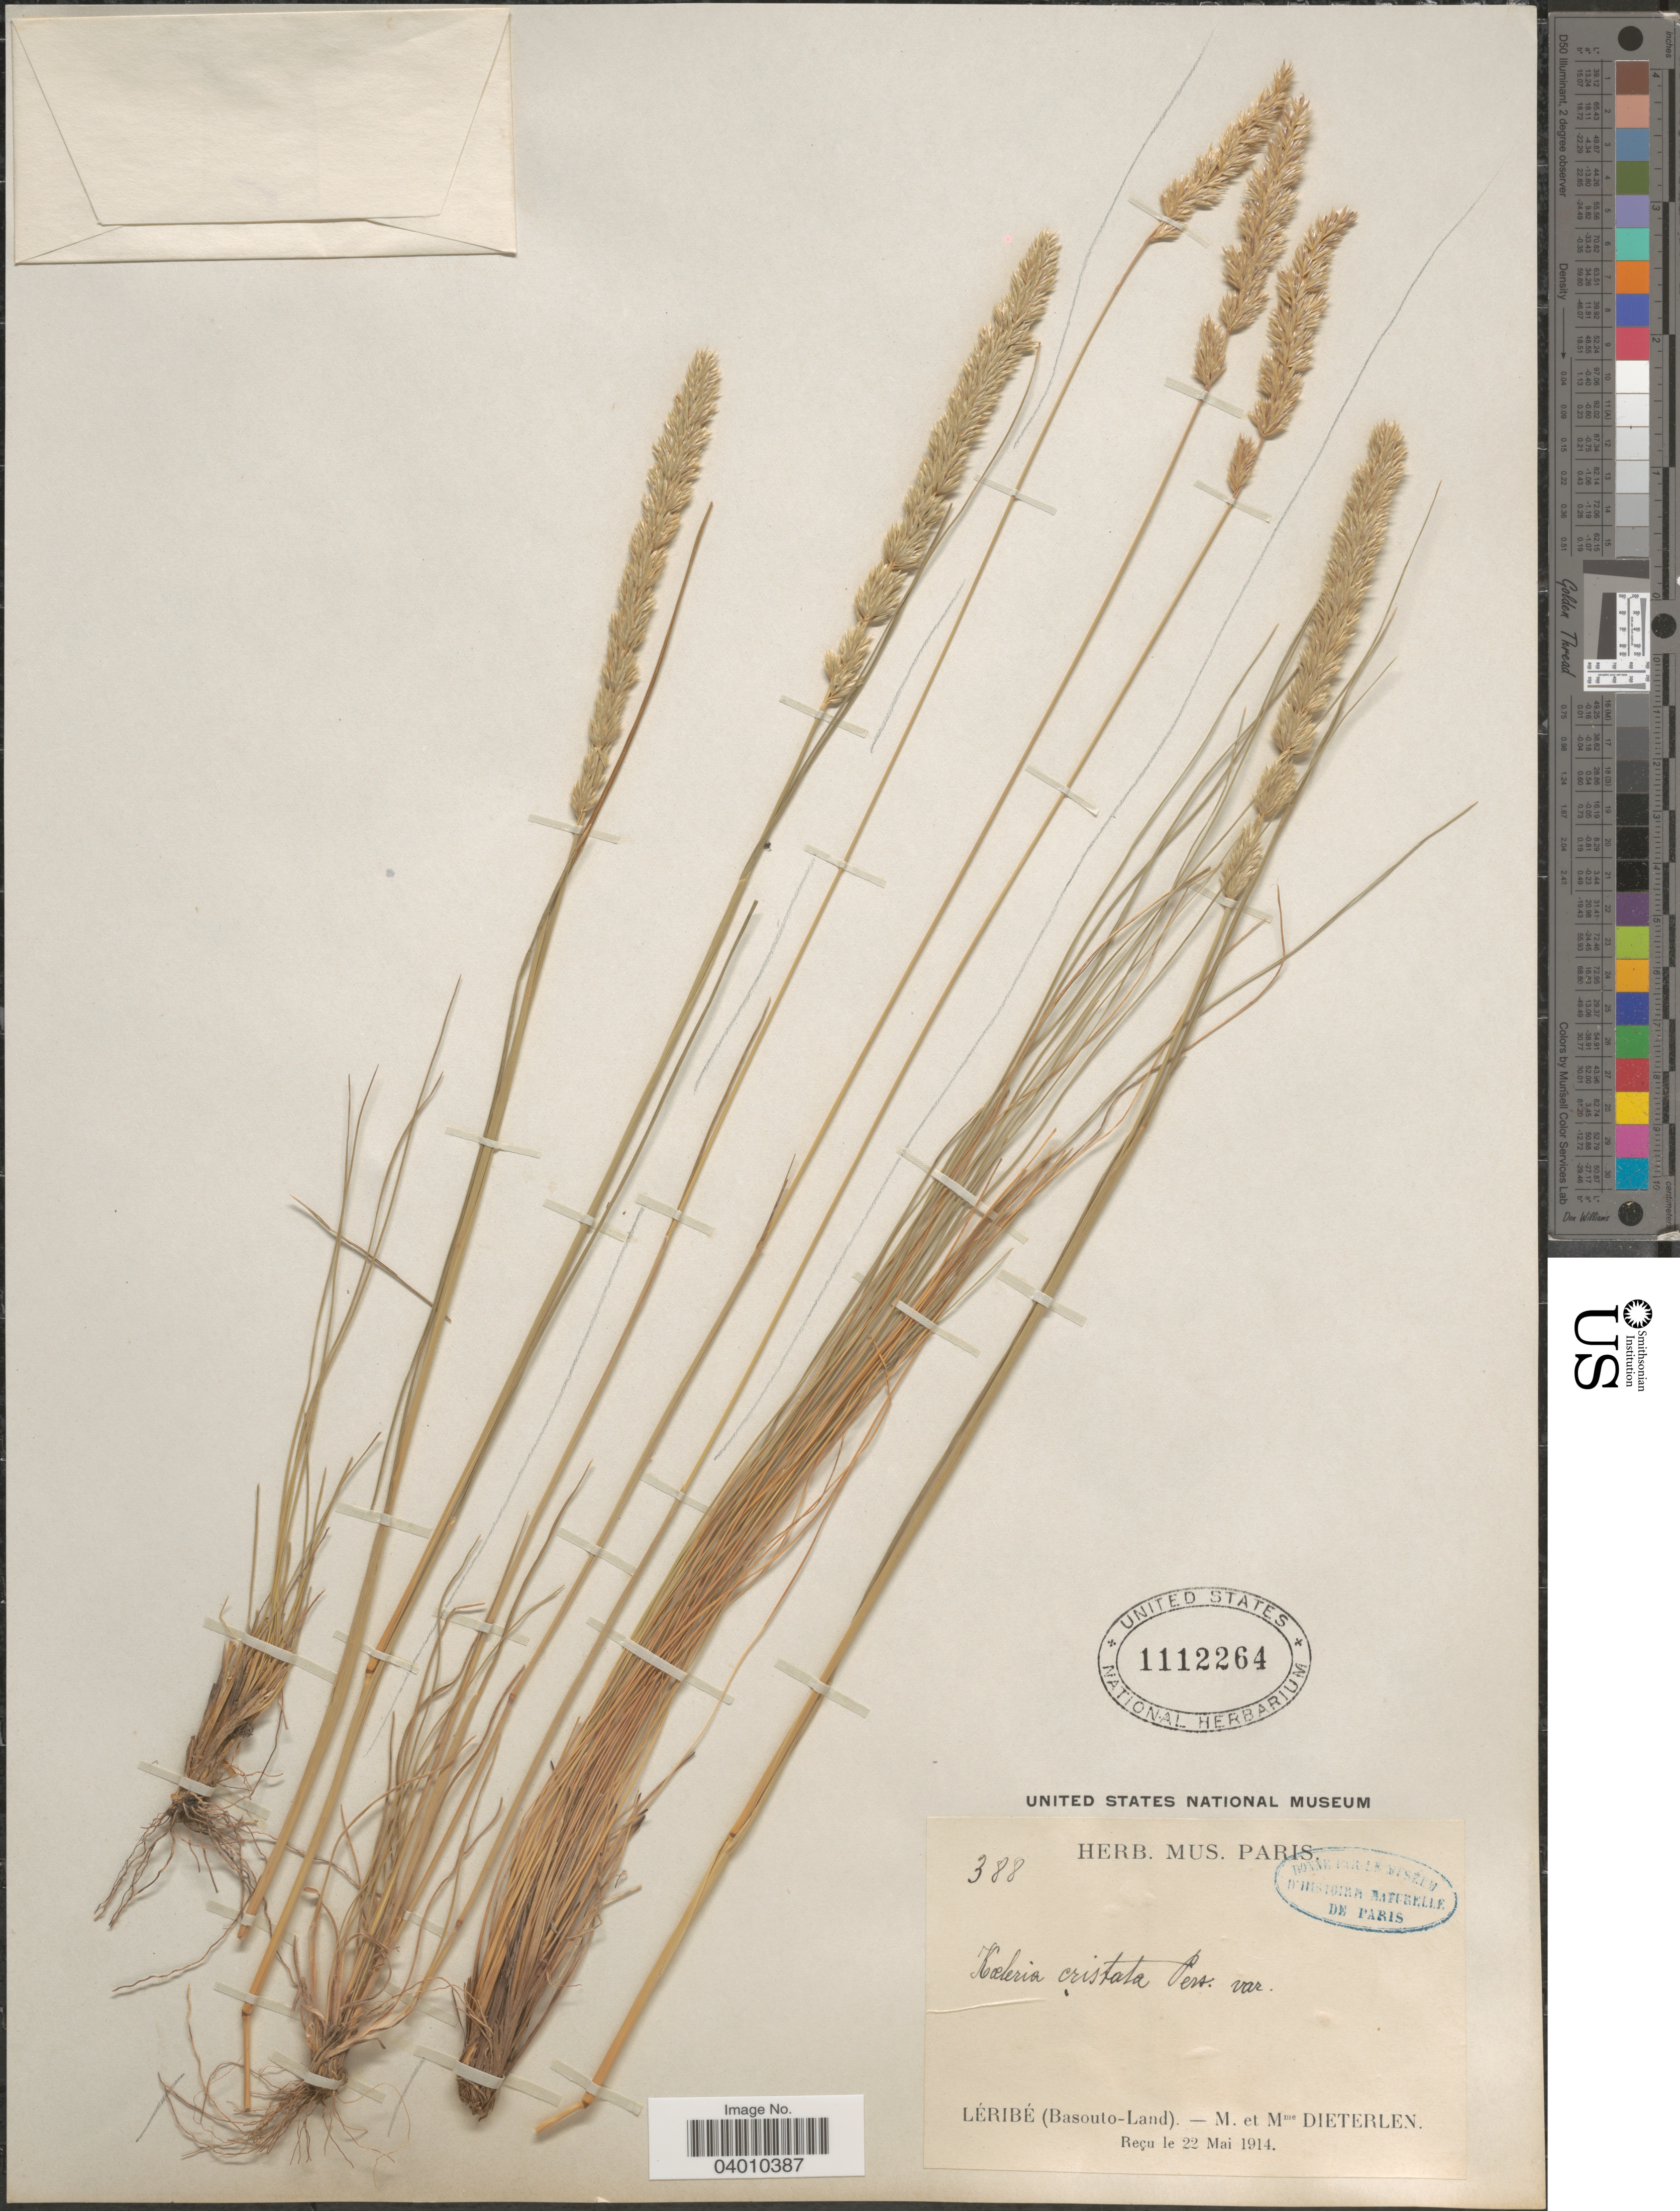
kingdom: Plantae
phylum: Tracheophyta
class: Liliopsida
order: Poales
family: Poaceae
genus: Koeleria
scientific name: Koeleria capensis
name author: (Steud.) Nees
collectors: M. Dieterlen & M. Dieterlen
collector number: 388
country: Lesotho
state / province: Leribe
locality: Basouto-Land.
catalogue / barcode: US 1112264